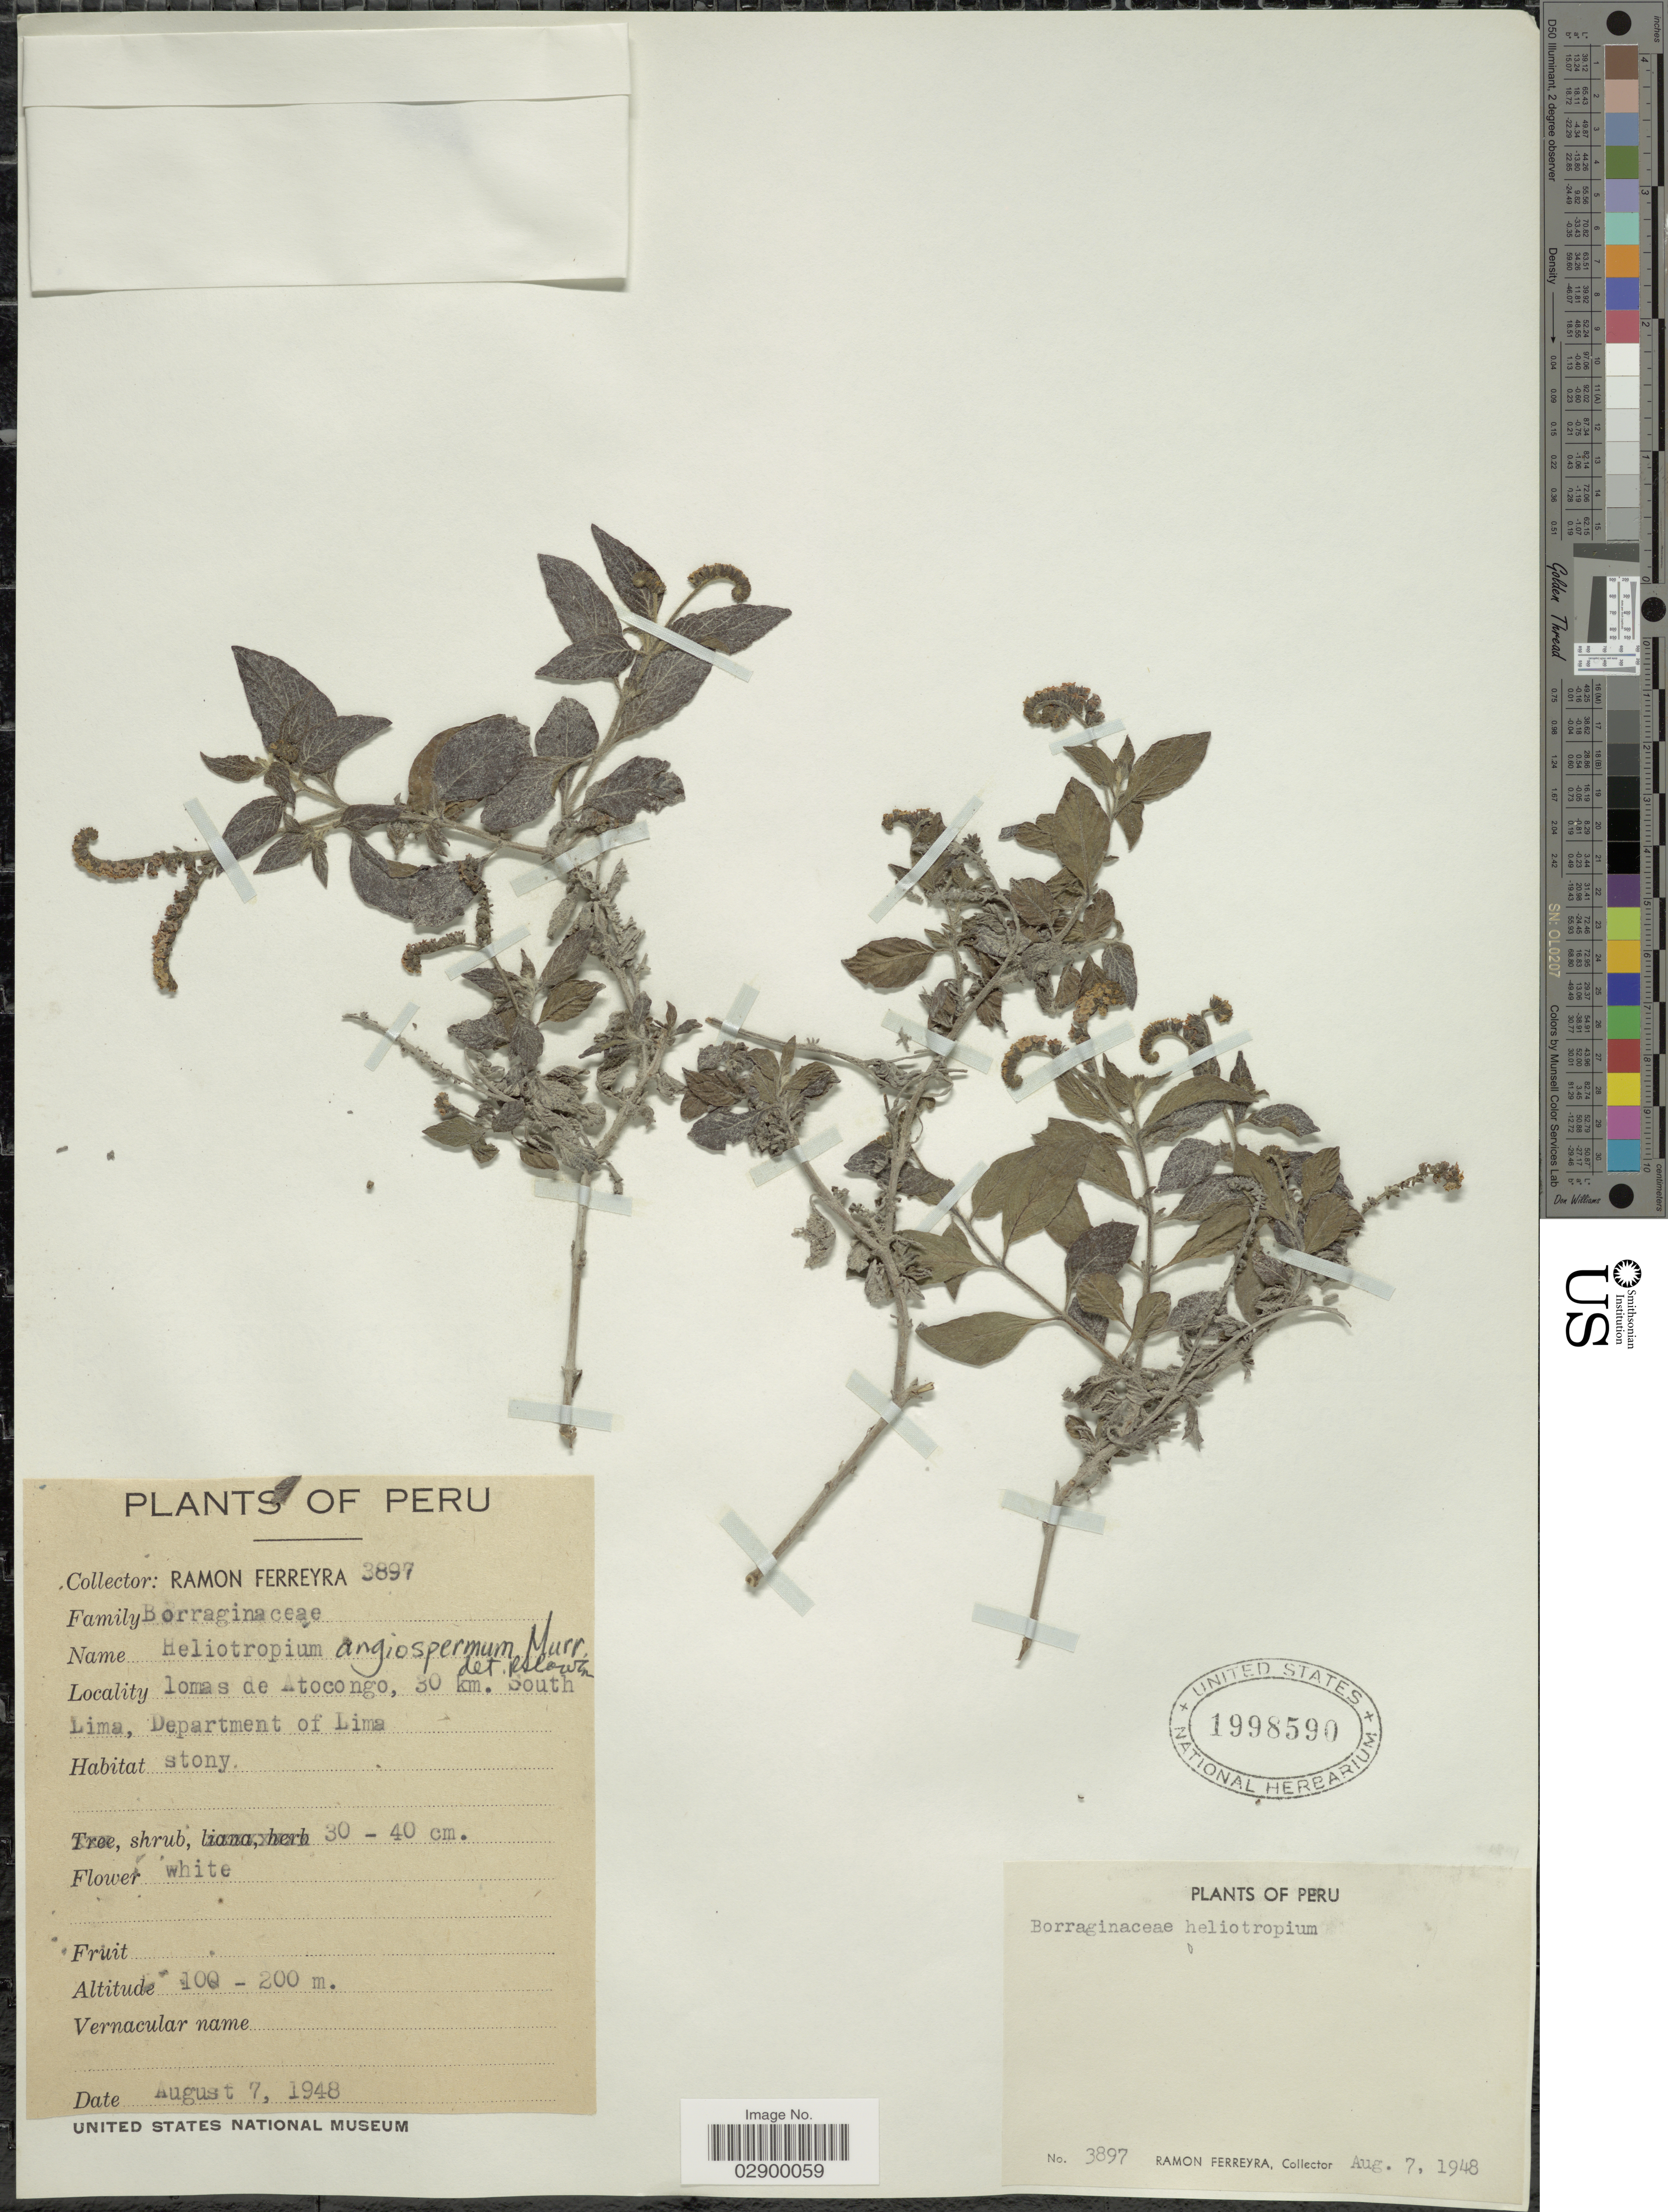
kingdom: Plantae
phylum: Tracheophyta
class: Magnoliopsida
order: Boraginales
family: Heliotropiaceae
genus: Heliotropium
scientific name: Heliotropium angiospermum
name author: Murray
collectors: R. A. Ferreyra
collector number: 3897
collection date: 1948-08-07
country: Peru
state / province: Lima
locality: Lomas de Atocongo, 30 km. South Lima, Department of Lima.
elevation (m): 100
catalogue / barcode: US 1998590